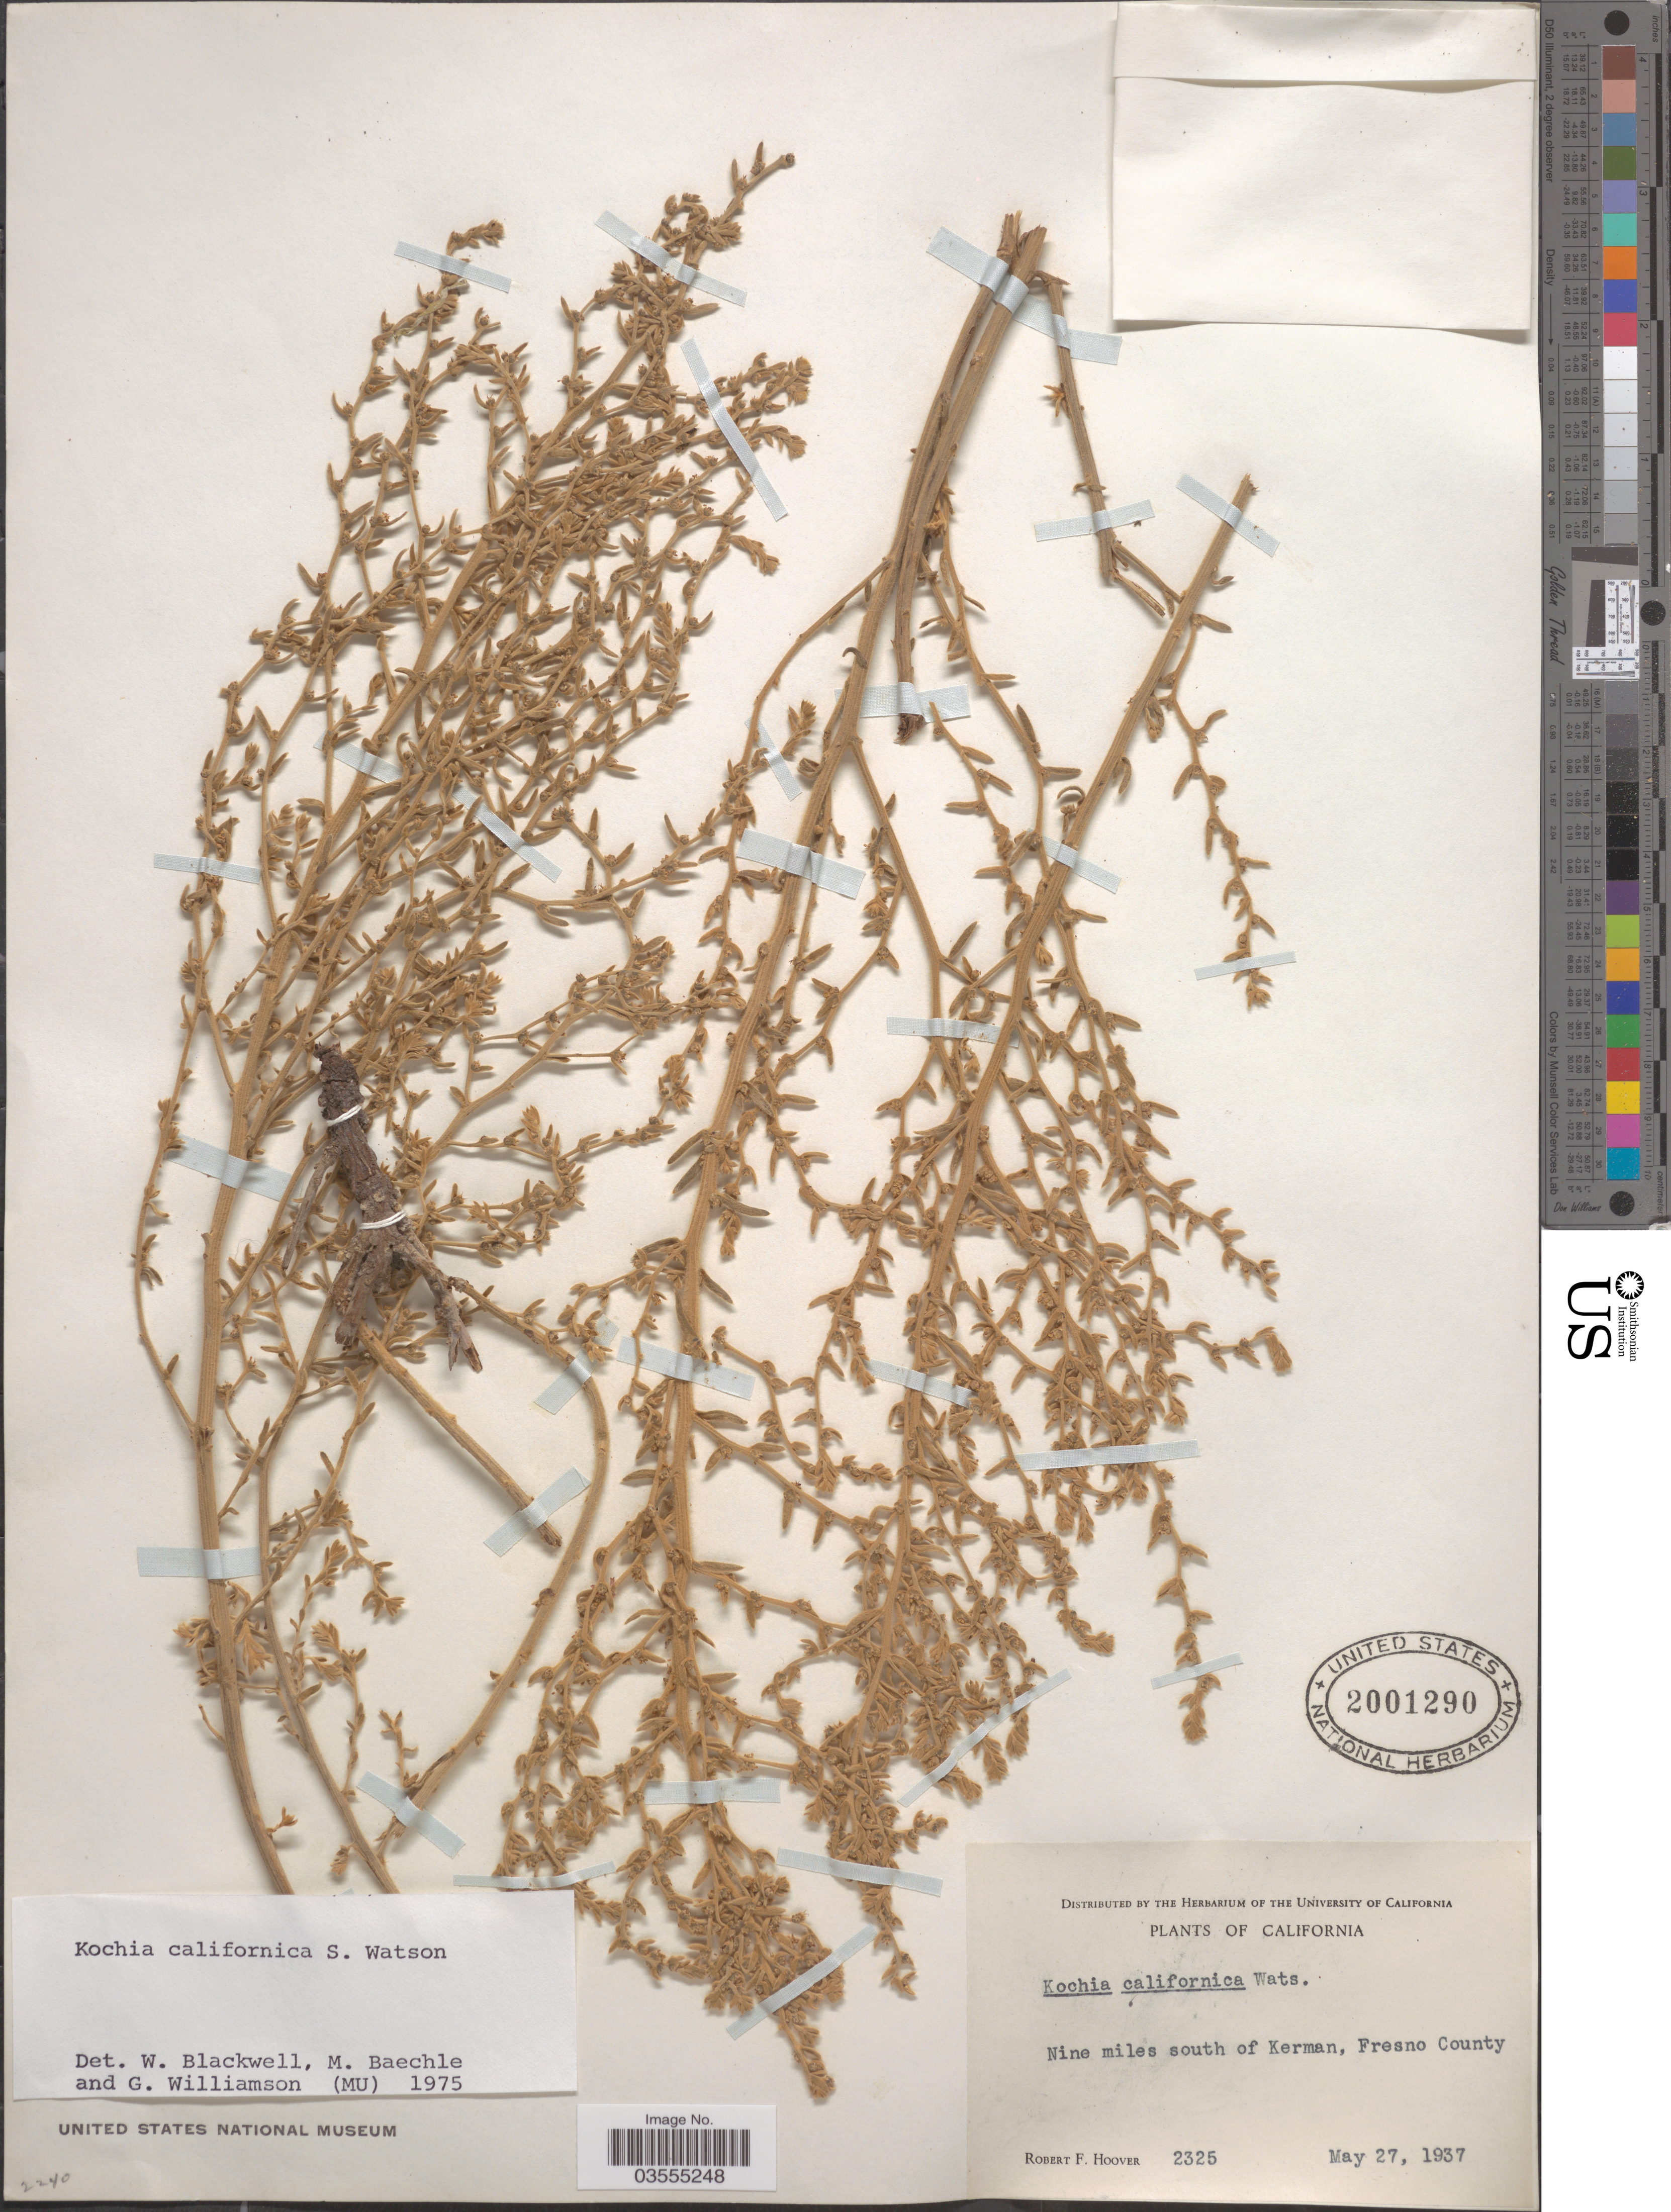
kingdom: Plantae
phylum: Tracheophyta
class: Magnoliopsida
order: Caryophyllales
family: Amaranthaceae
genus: Neokochia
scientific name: Neokochia californica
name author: (S. Watson) G.L. Chu & S.C. Sand.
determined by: U.S. National Herbarium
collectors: R. F. Hoover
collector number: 2325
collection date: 1937-05-27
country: United States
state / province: California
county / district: Fresno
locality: Nine miles south of Kerman, Fresno County.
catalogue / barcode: US 2001290